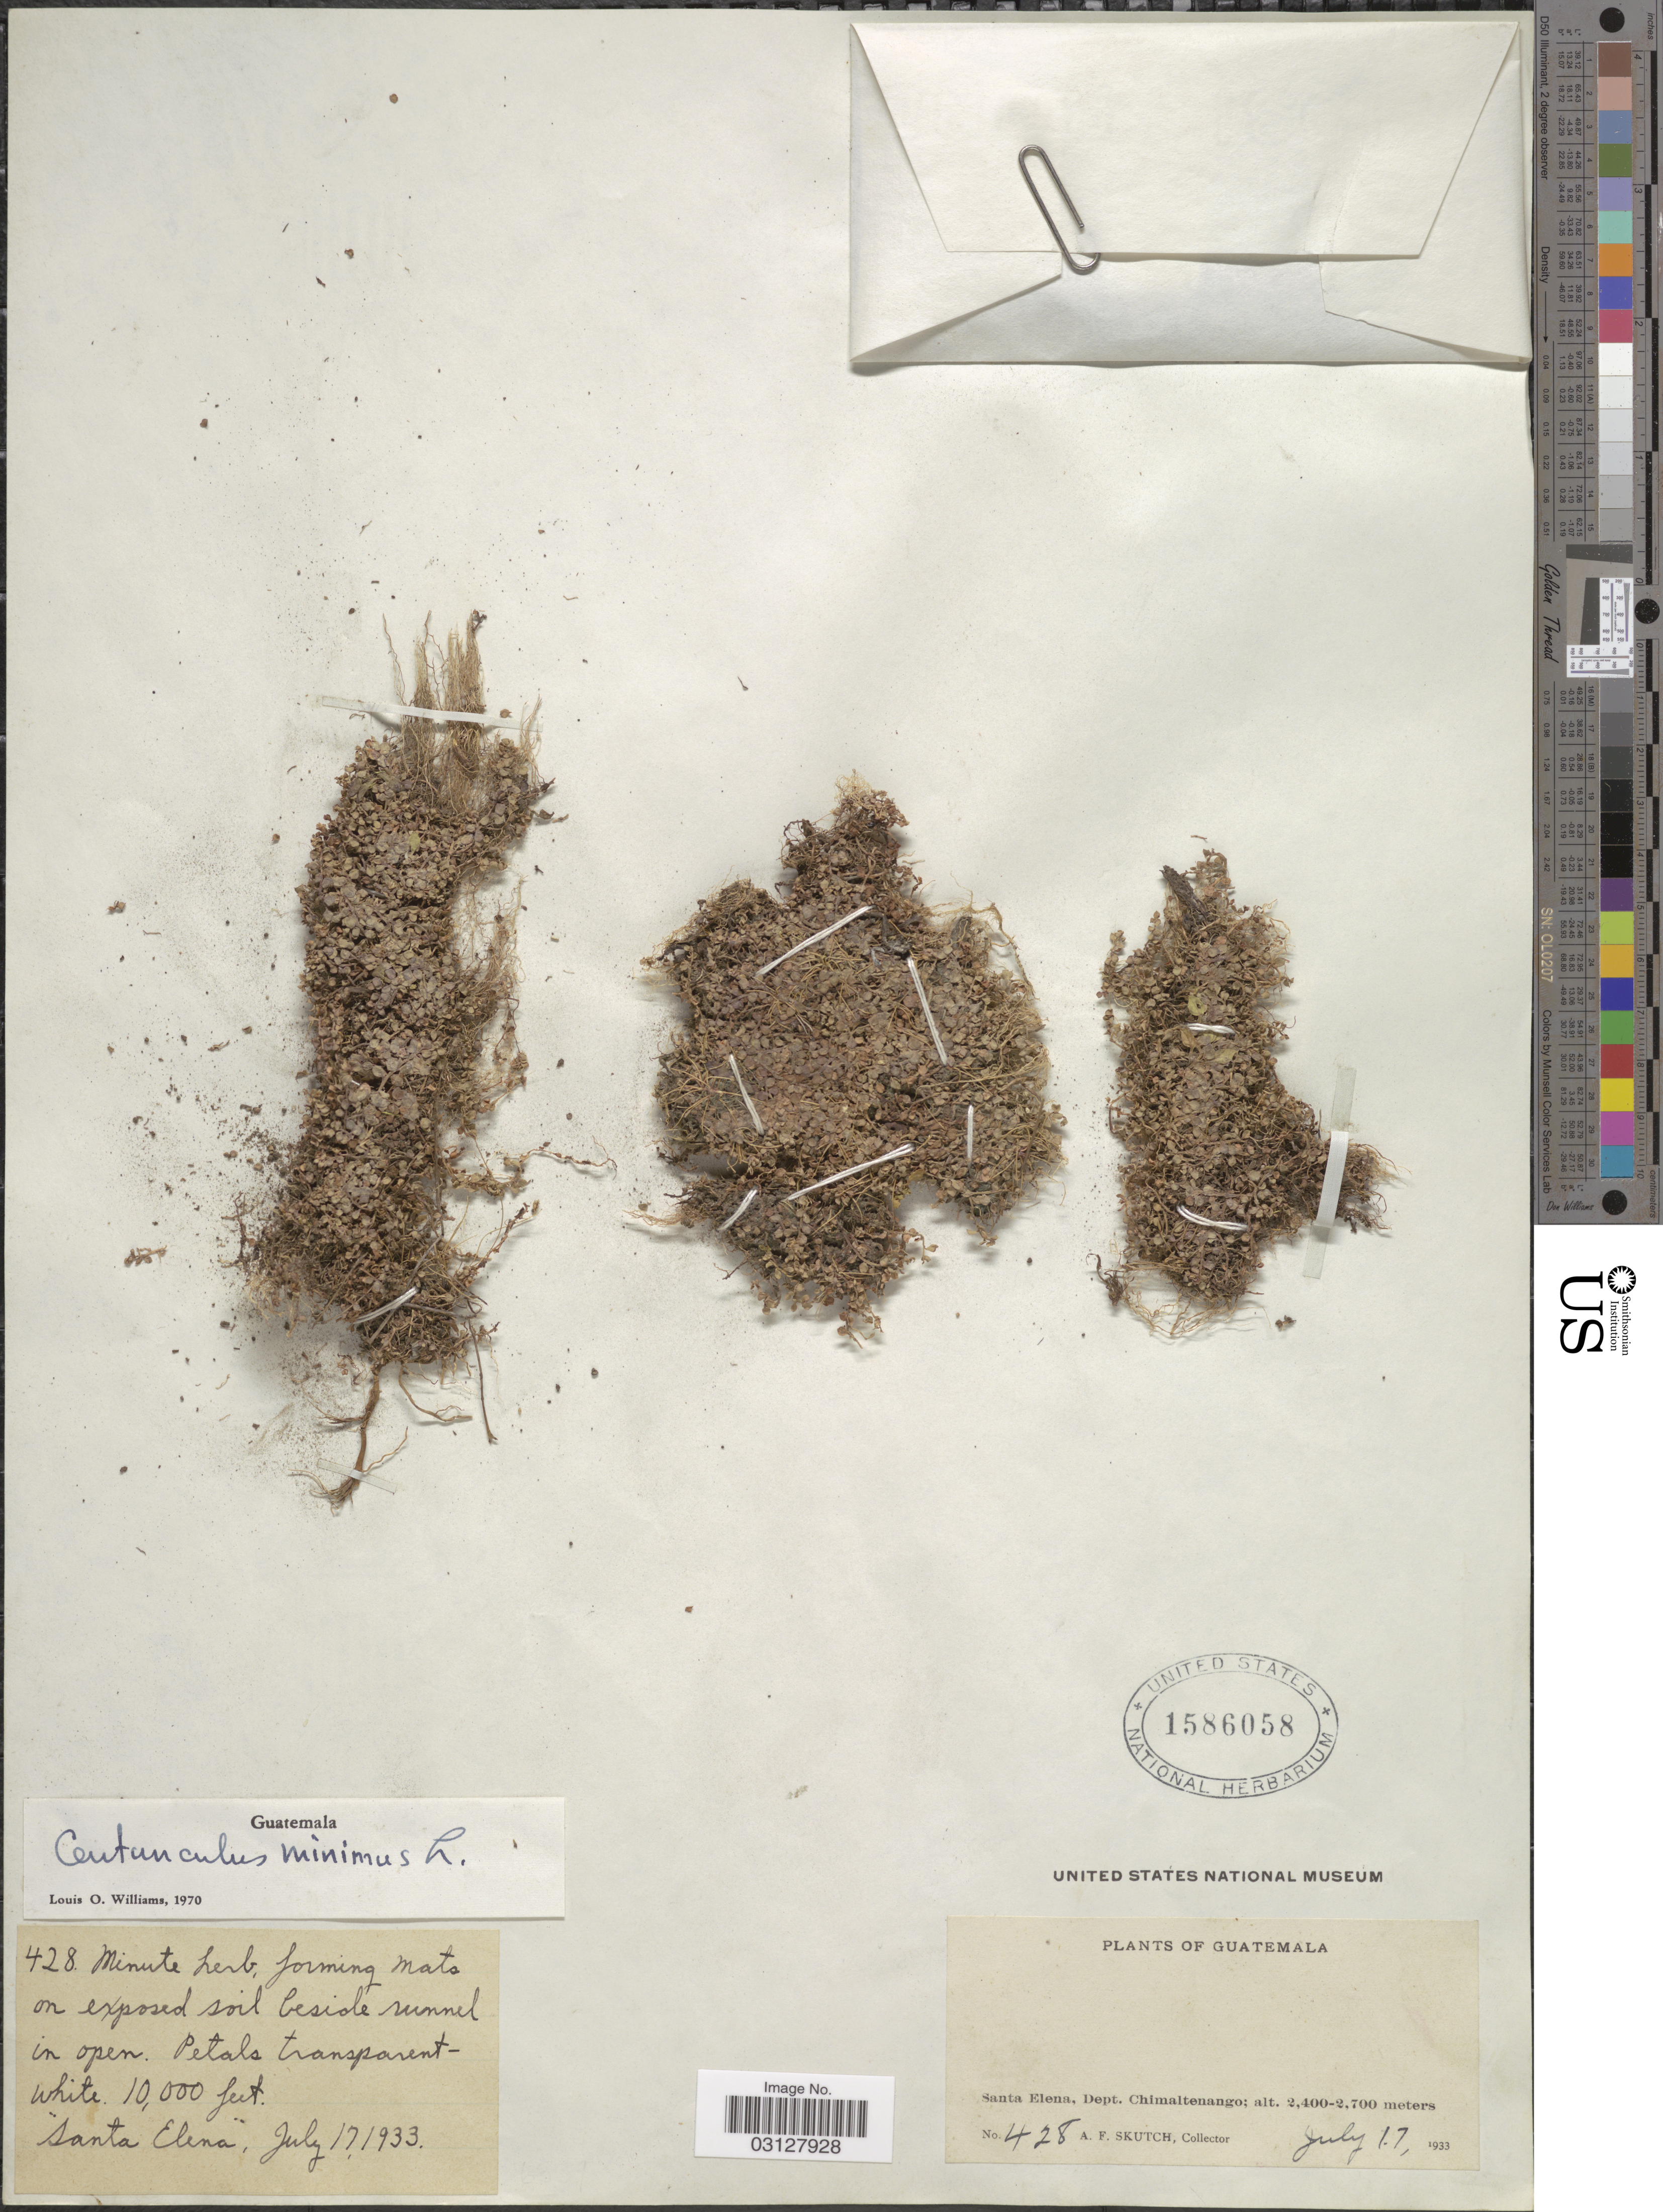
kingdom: Plantae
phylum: Tracheophyta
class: Magnoliopsida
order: Ericales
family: Primulaceae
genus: Centunculus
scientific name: Centunculus minimus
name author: L.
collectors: A. F. Skutch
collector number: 428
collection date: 1933-07-17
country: Guatemala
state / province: Chimaltenango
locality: Santa Elena, Dept. Chimaltenango.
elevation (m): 2400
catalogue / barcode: US 1586058